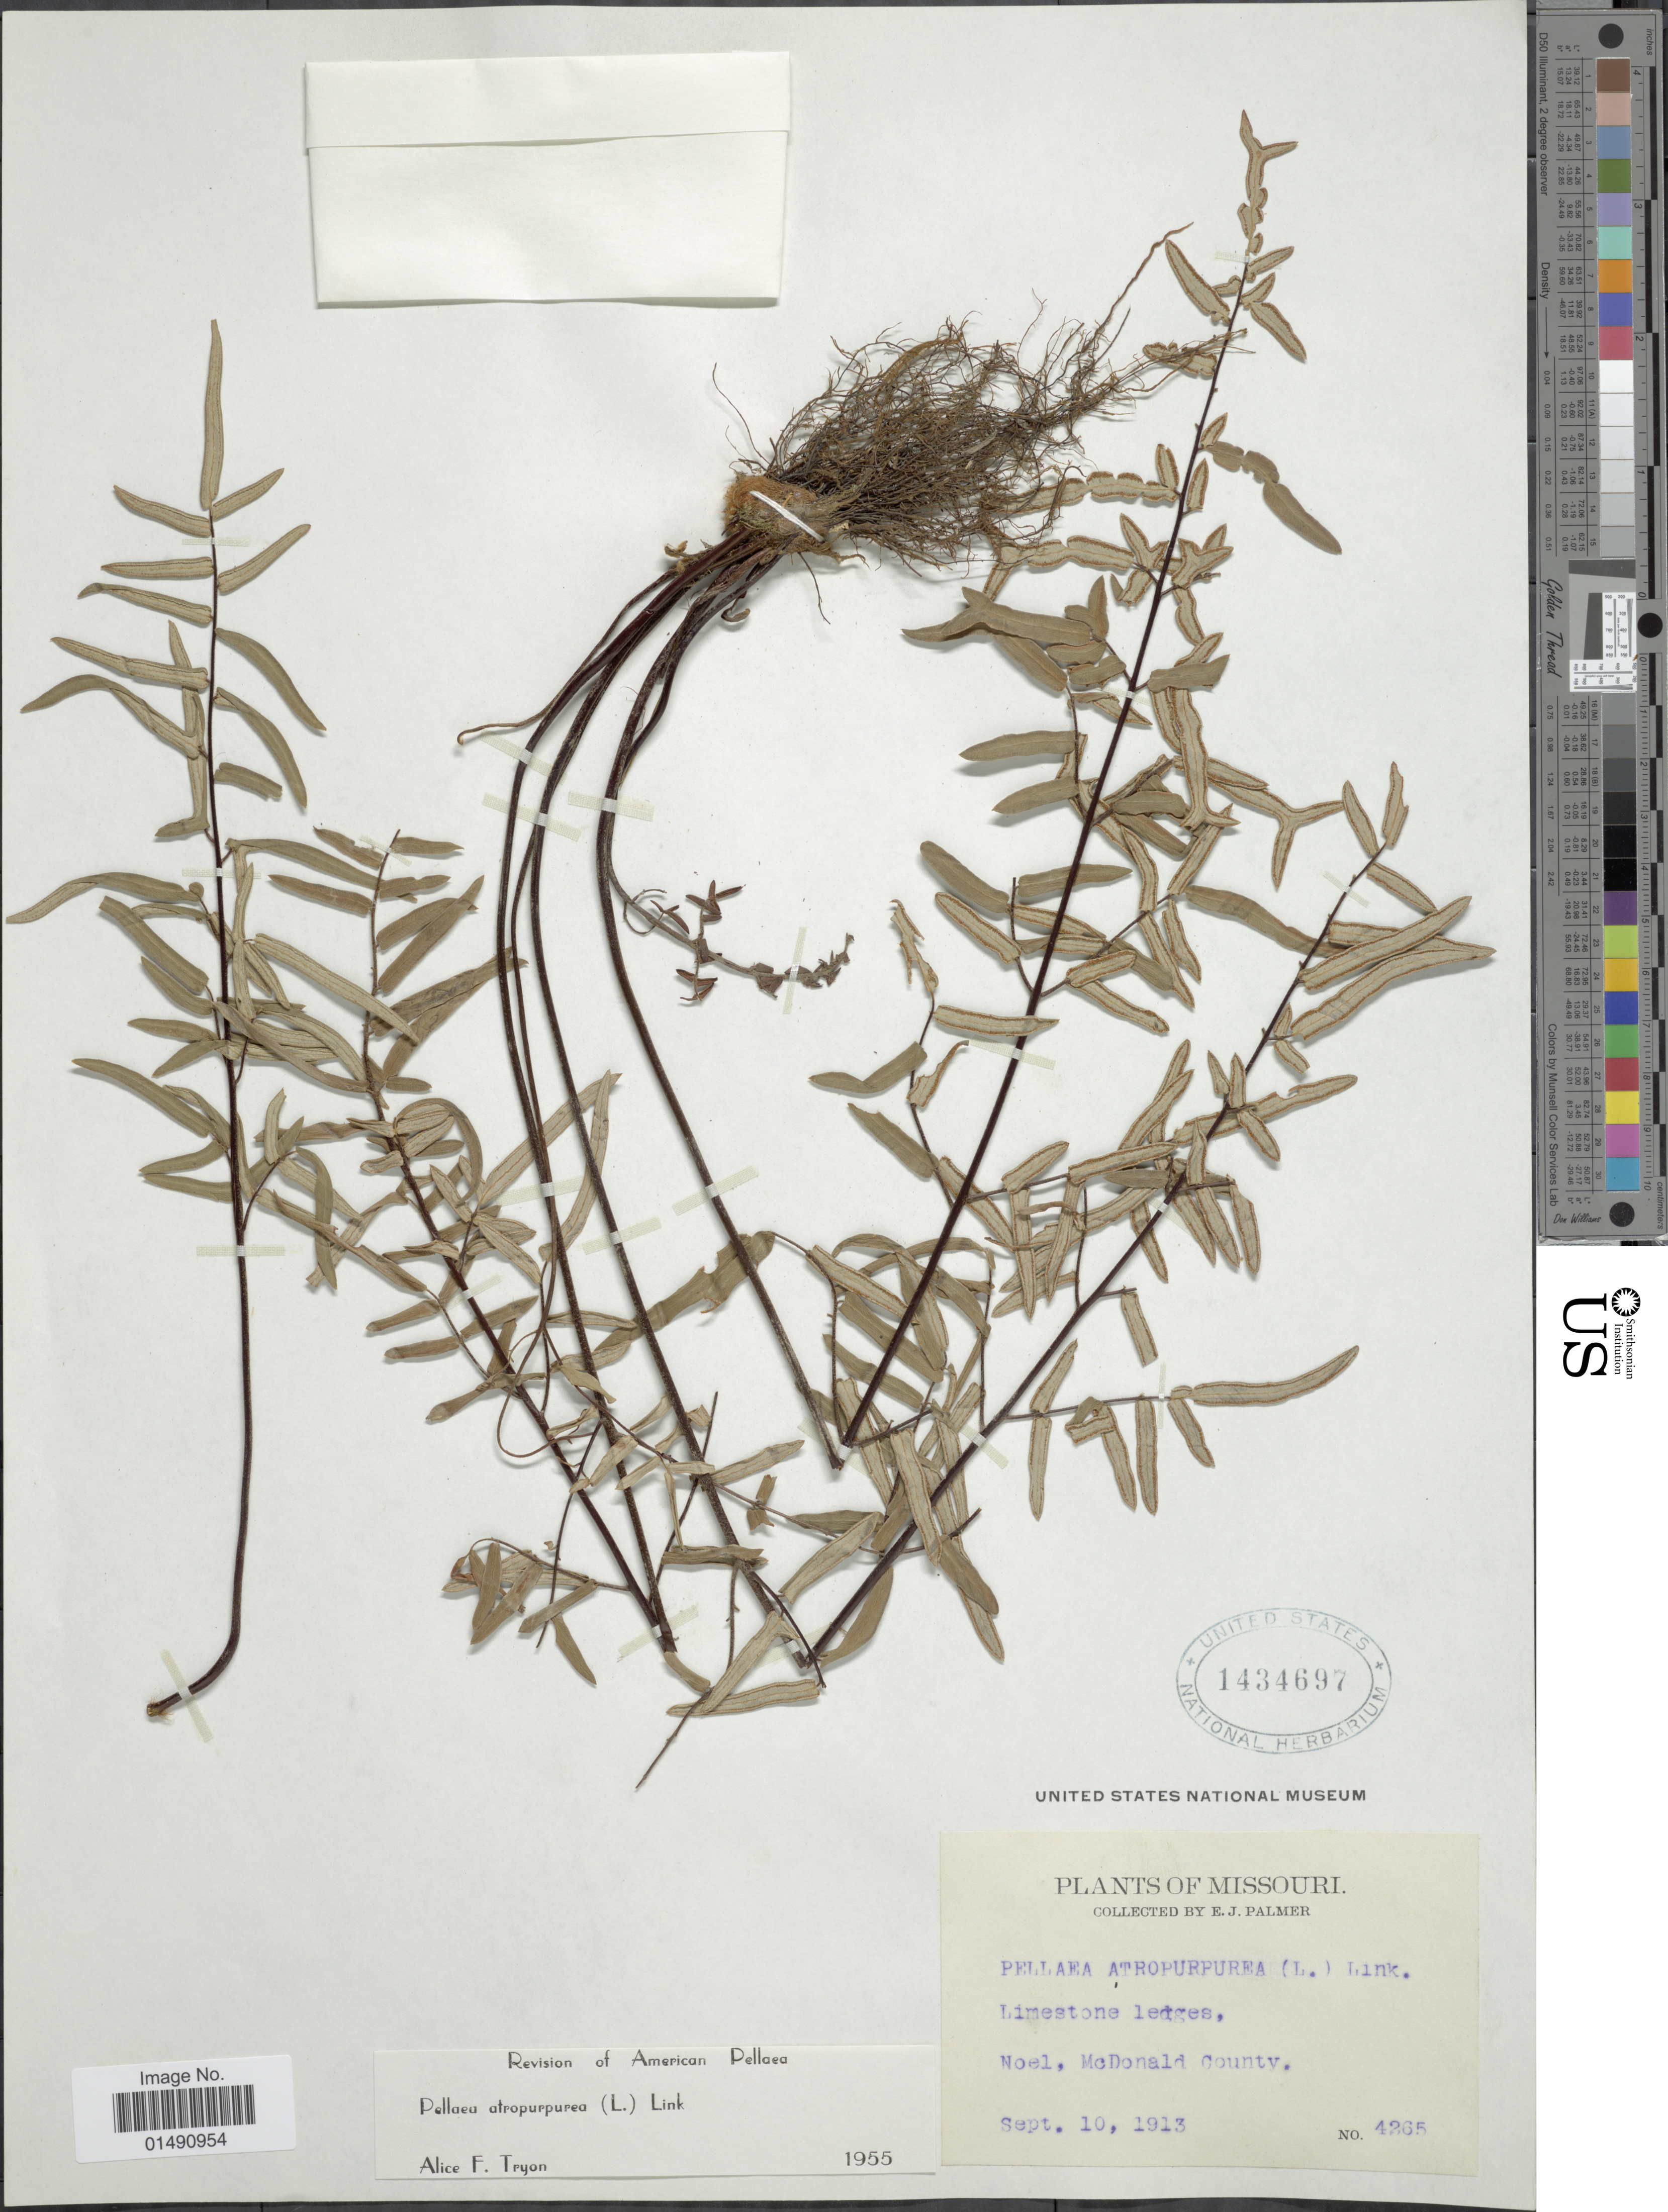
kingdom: Plantae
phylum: Tracheophyta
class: Polypodiopsida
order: Polypodiales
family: Pteridaceae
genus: Pellaea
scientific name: Pellaea atropurpurea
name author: (L.) Link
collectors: E. J. Palmer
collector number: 4265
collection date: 1913-09-10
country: United States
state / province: Missouri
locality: Noel, McDonald County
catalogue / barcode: US 1434697